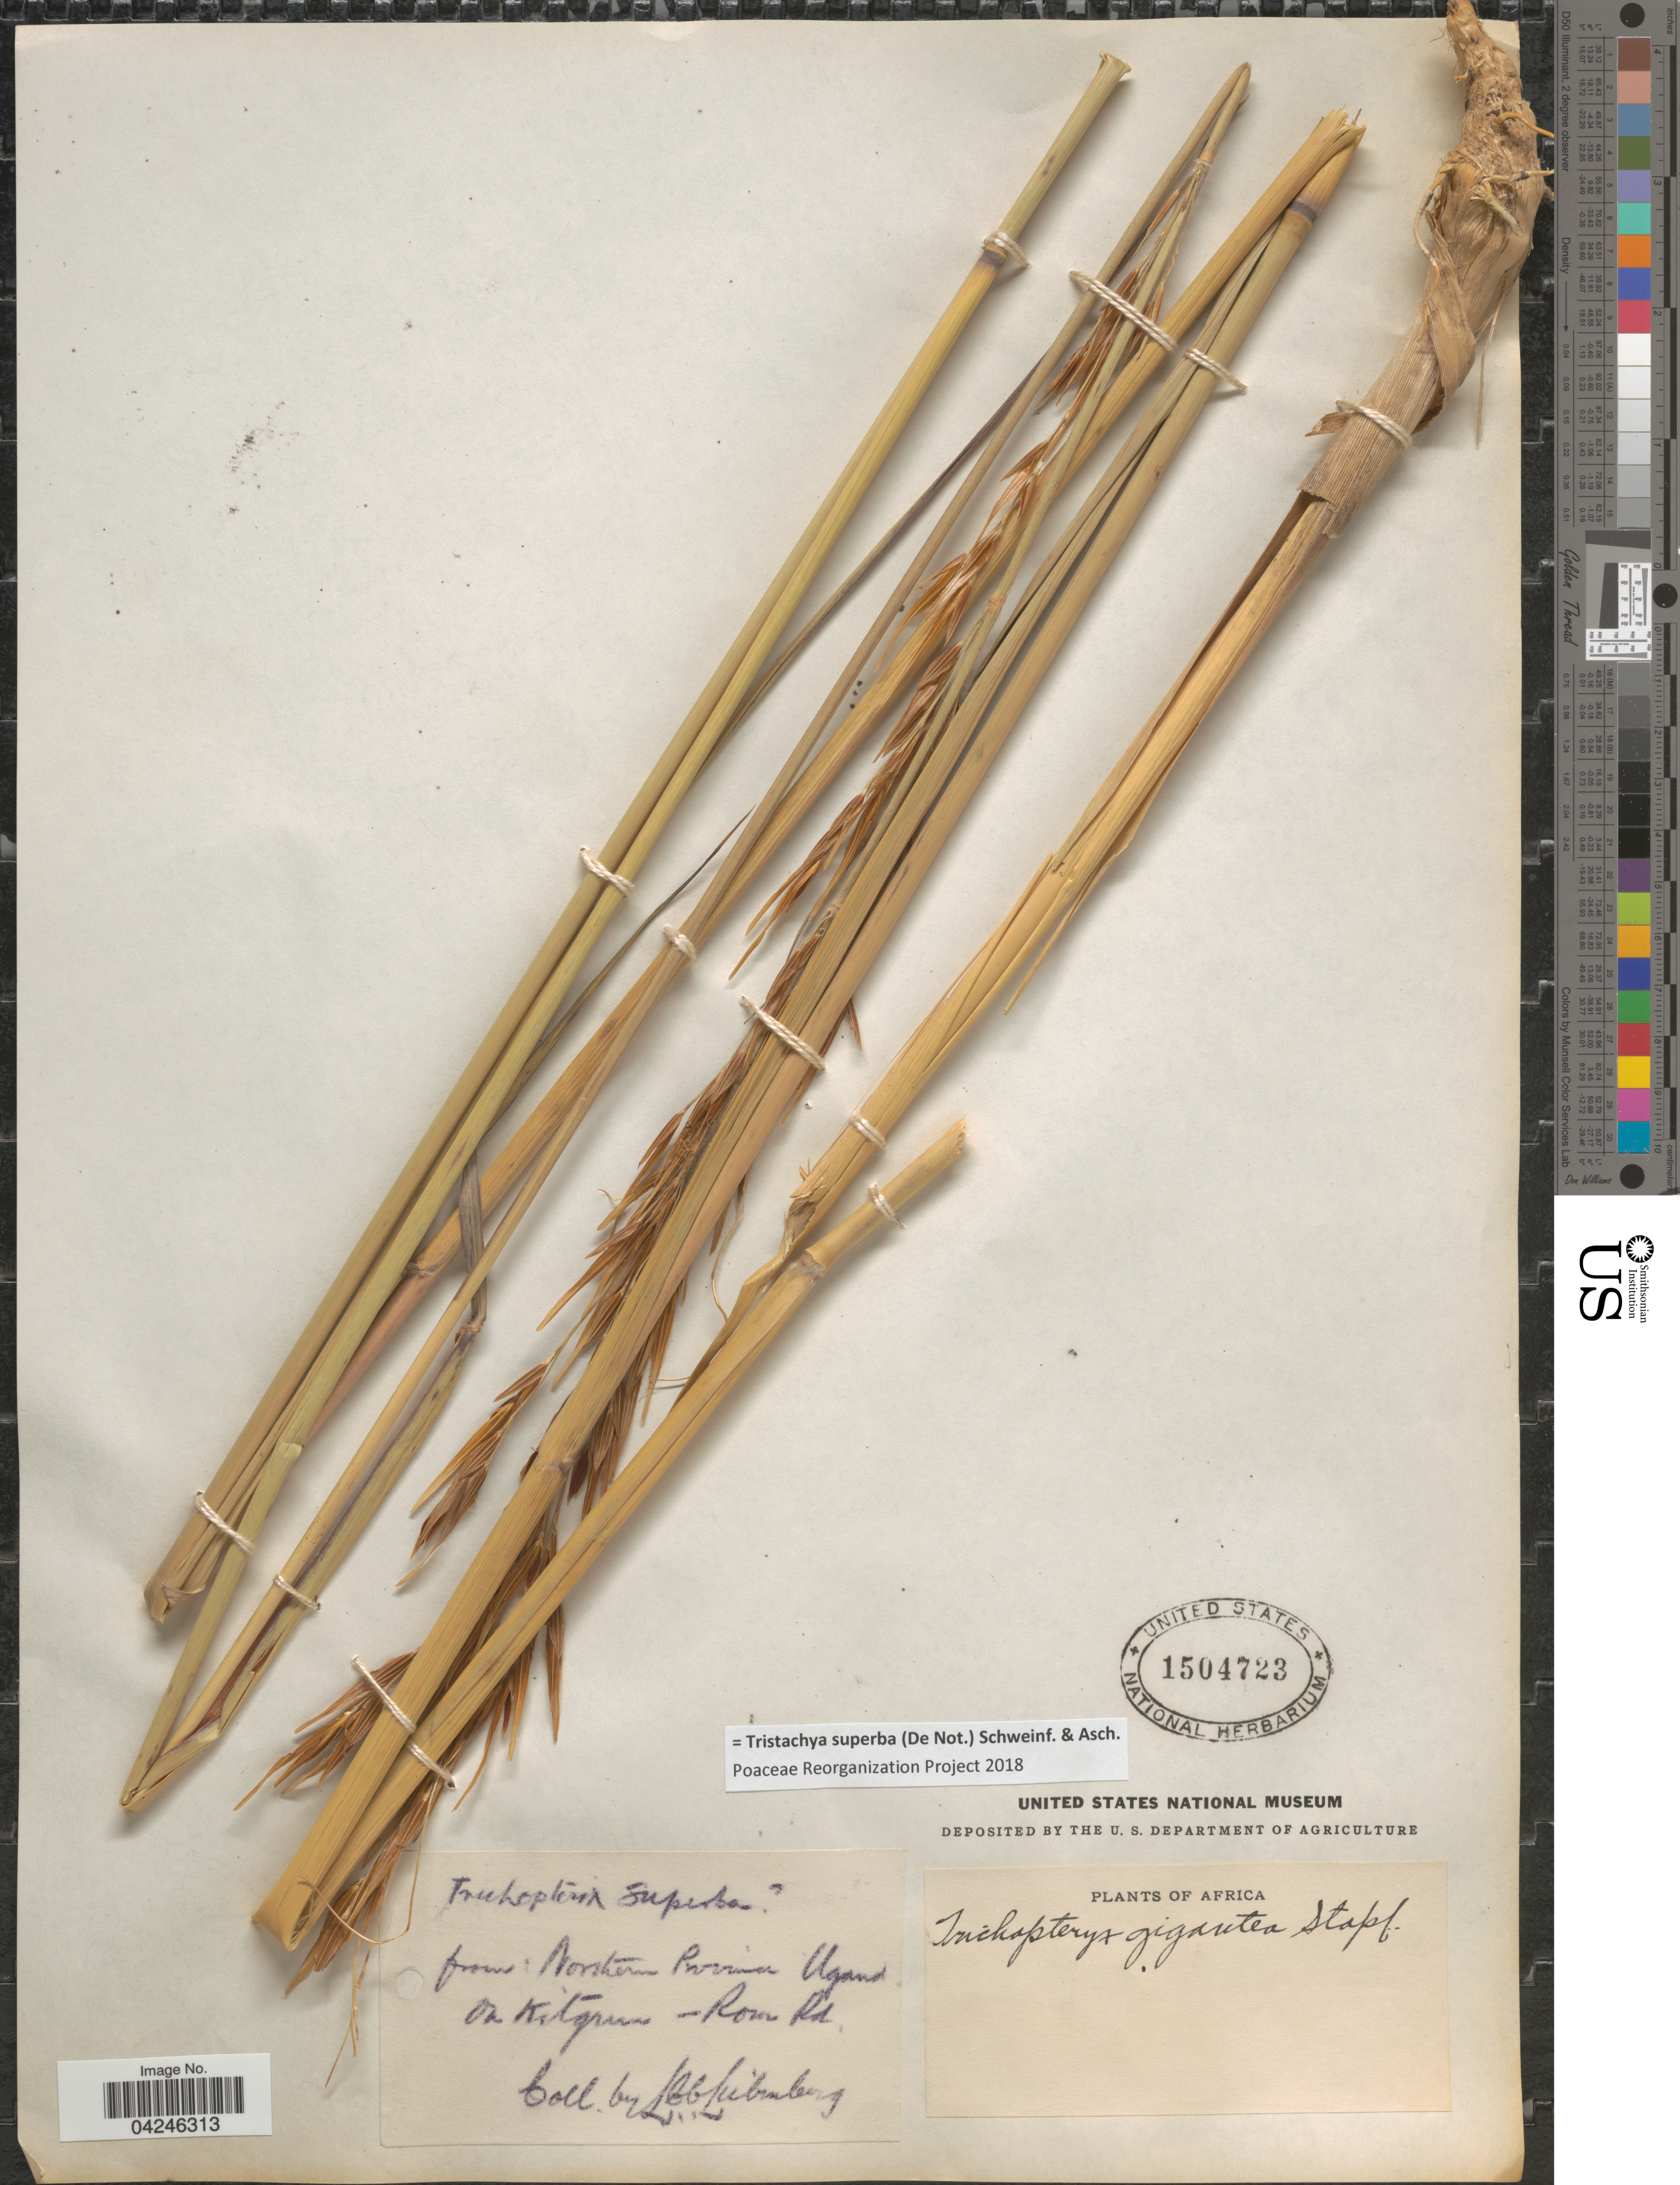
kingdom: Plantae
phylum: Tracheophyta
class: Liliopsida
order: Poales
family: Poaceae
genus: Tristachya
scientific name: Tristachya superba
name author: (De Not.) Schweinf. & Asch.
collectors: L. C. C. Liebenberg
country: Uganda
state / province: Northern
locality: On Kitgum -Row Rd.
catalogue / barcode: US 1504723